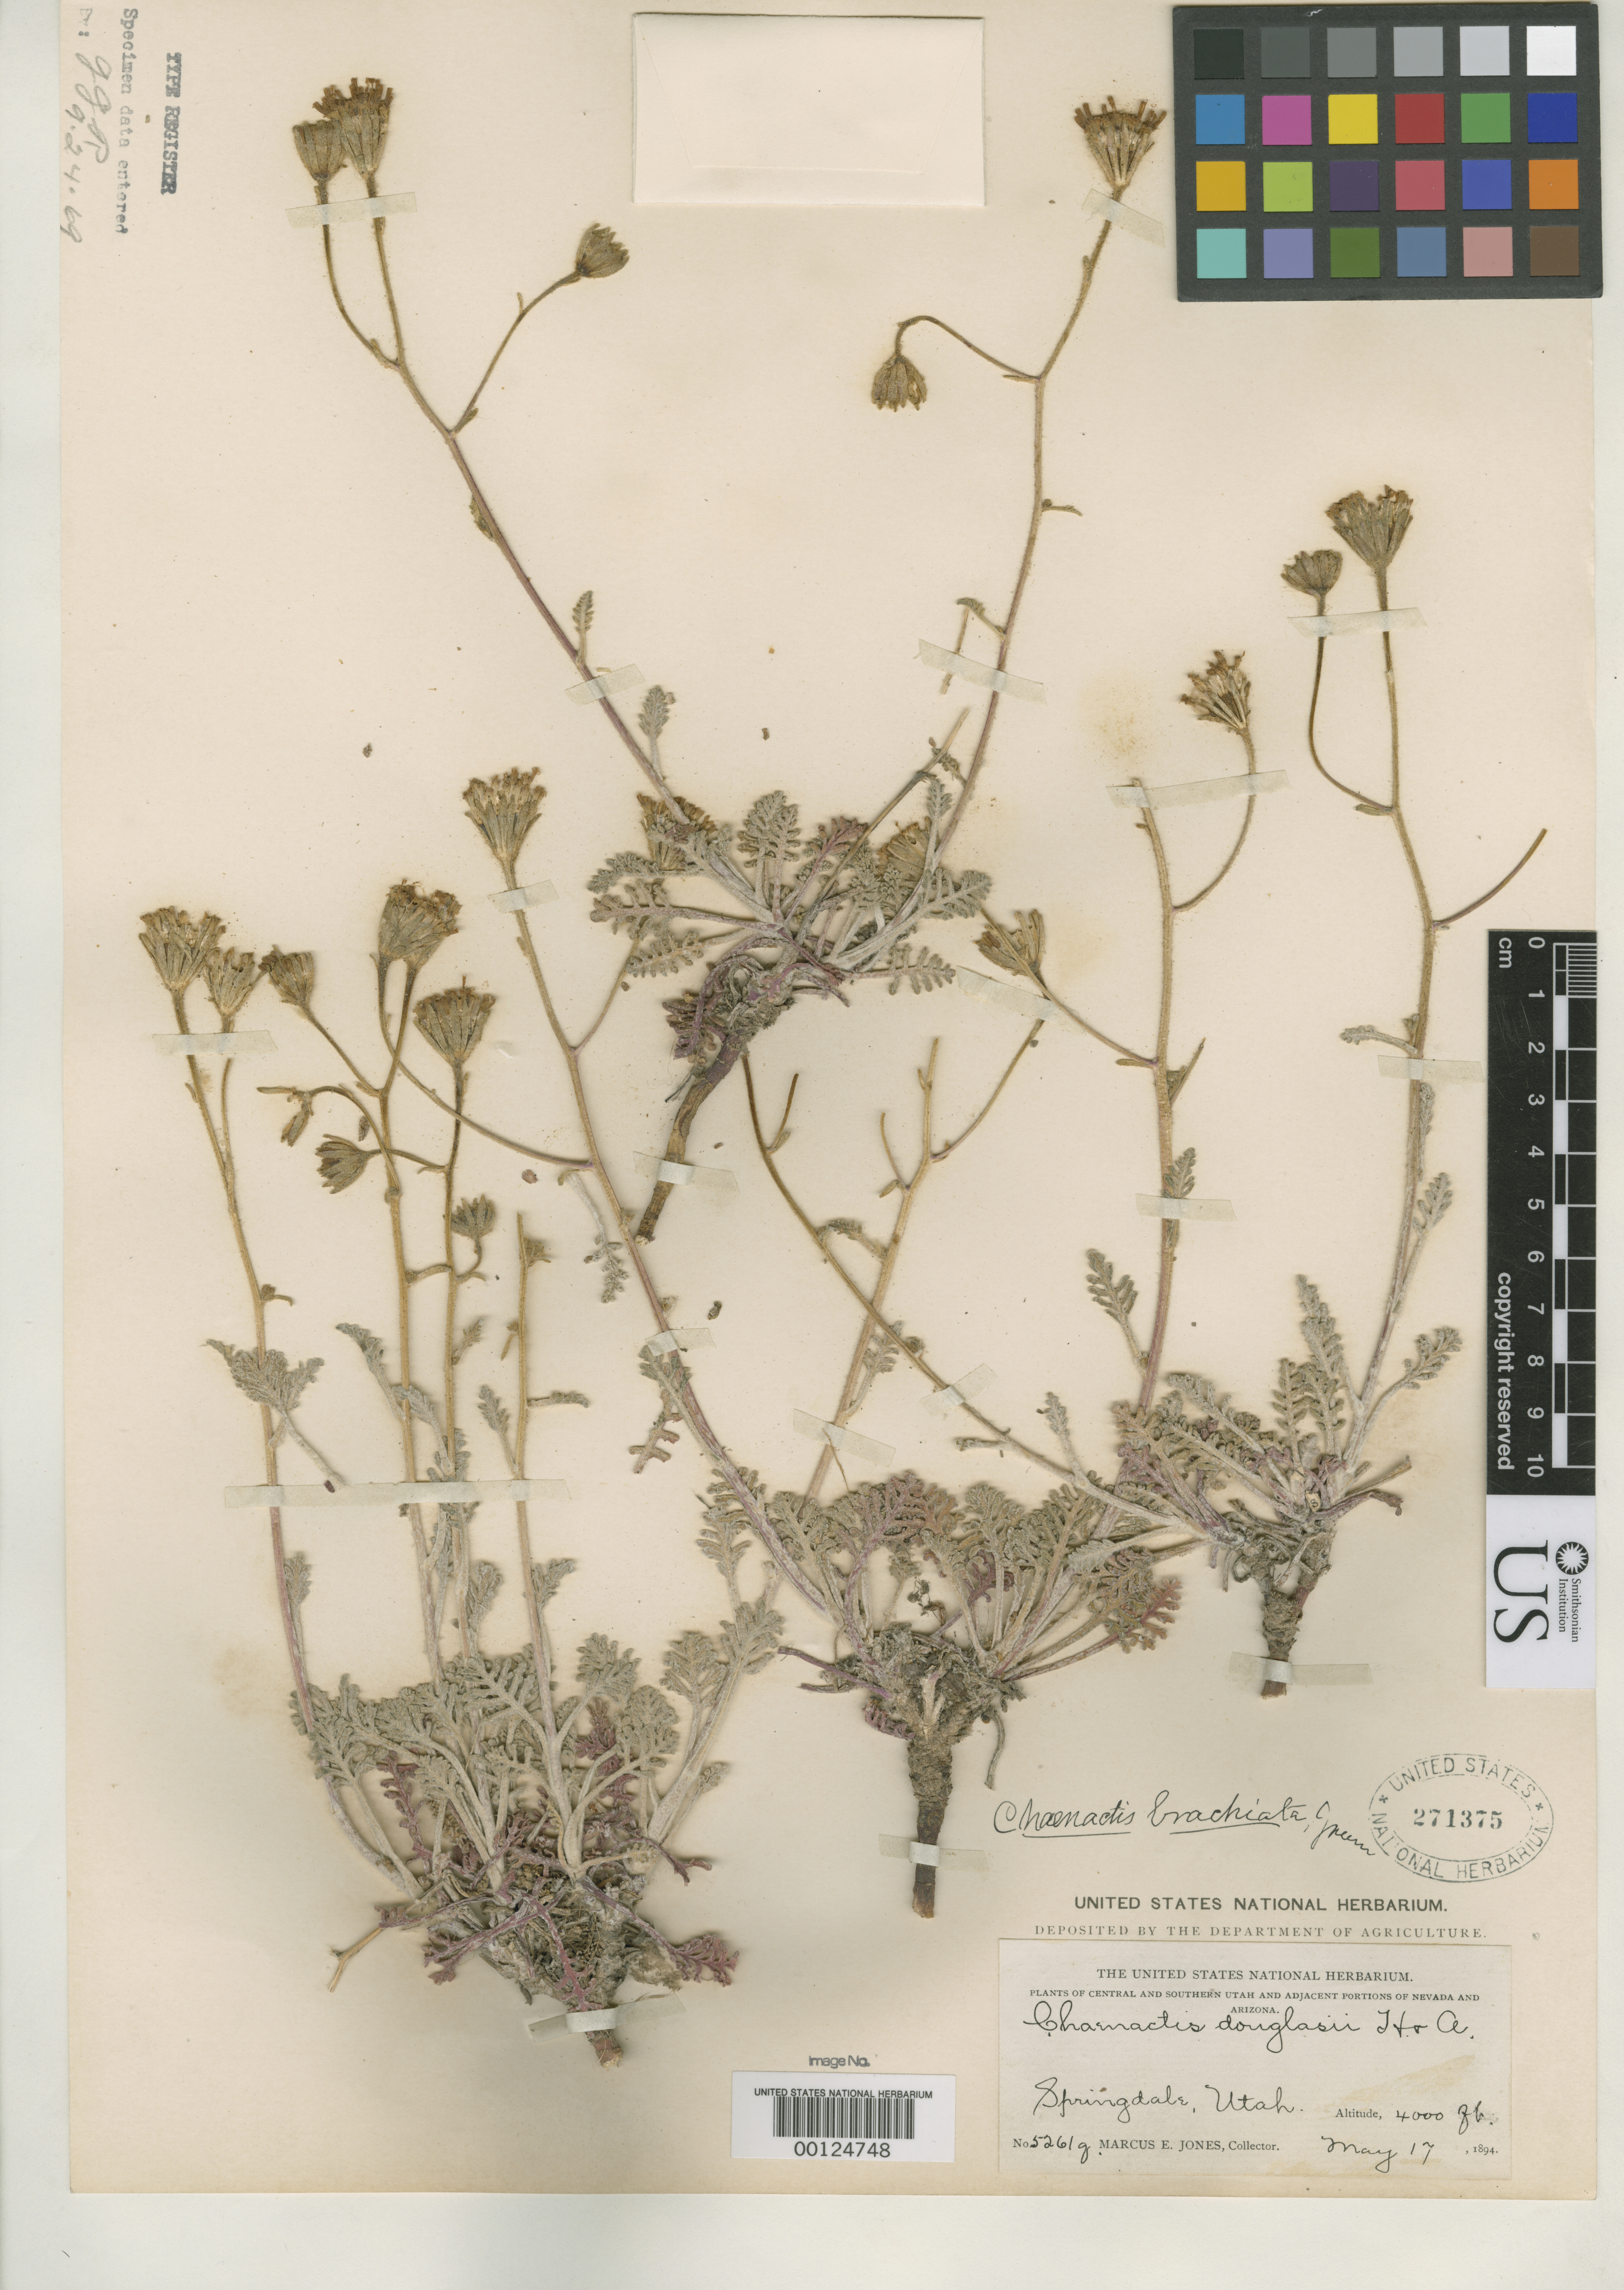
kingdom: Plantae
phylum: Tracheophyta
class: Magnoliopsida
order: Asterales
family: Asteraceae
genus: Chaenactis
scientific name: Chaenactis brachiata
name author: Greene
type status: Isotype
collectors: M. E. Jones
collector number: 5261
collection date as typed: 17 May 1894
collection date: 1894-05-17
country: United States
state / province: Utah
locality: Springdale.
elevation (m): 1219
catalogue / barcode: US 271375